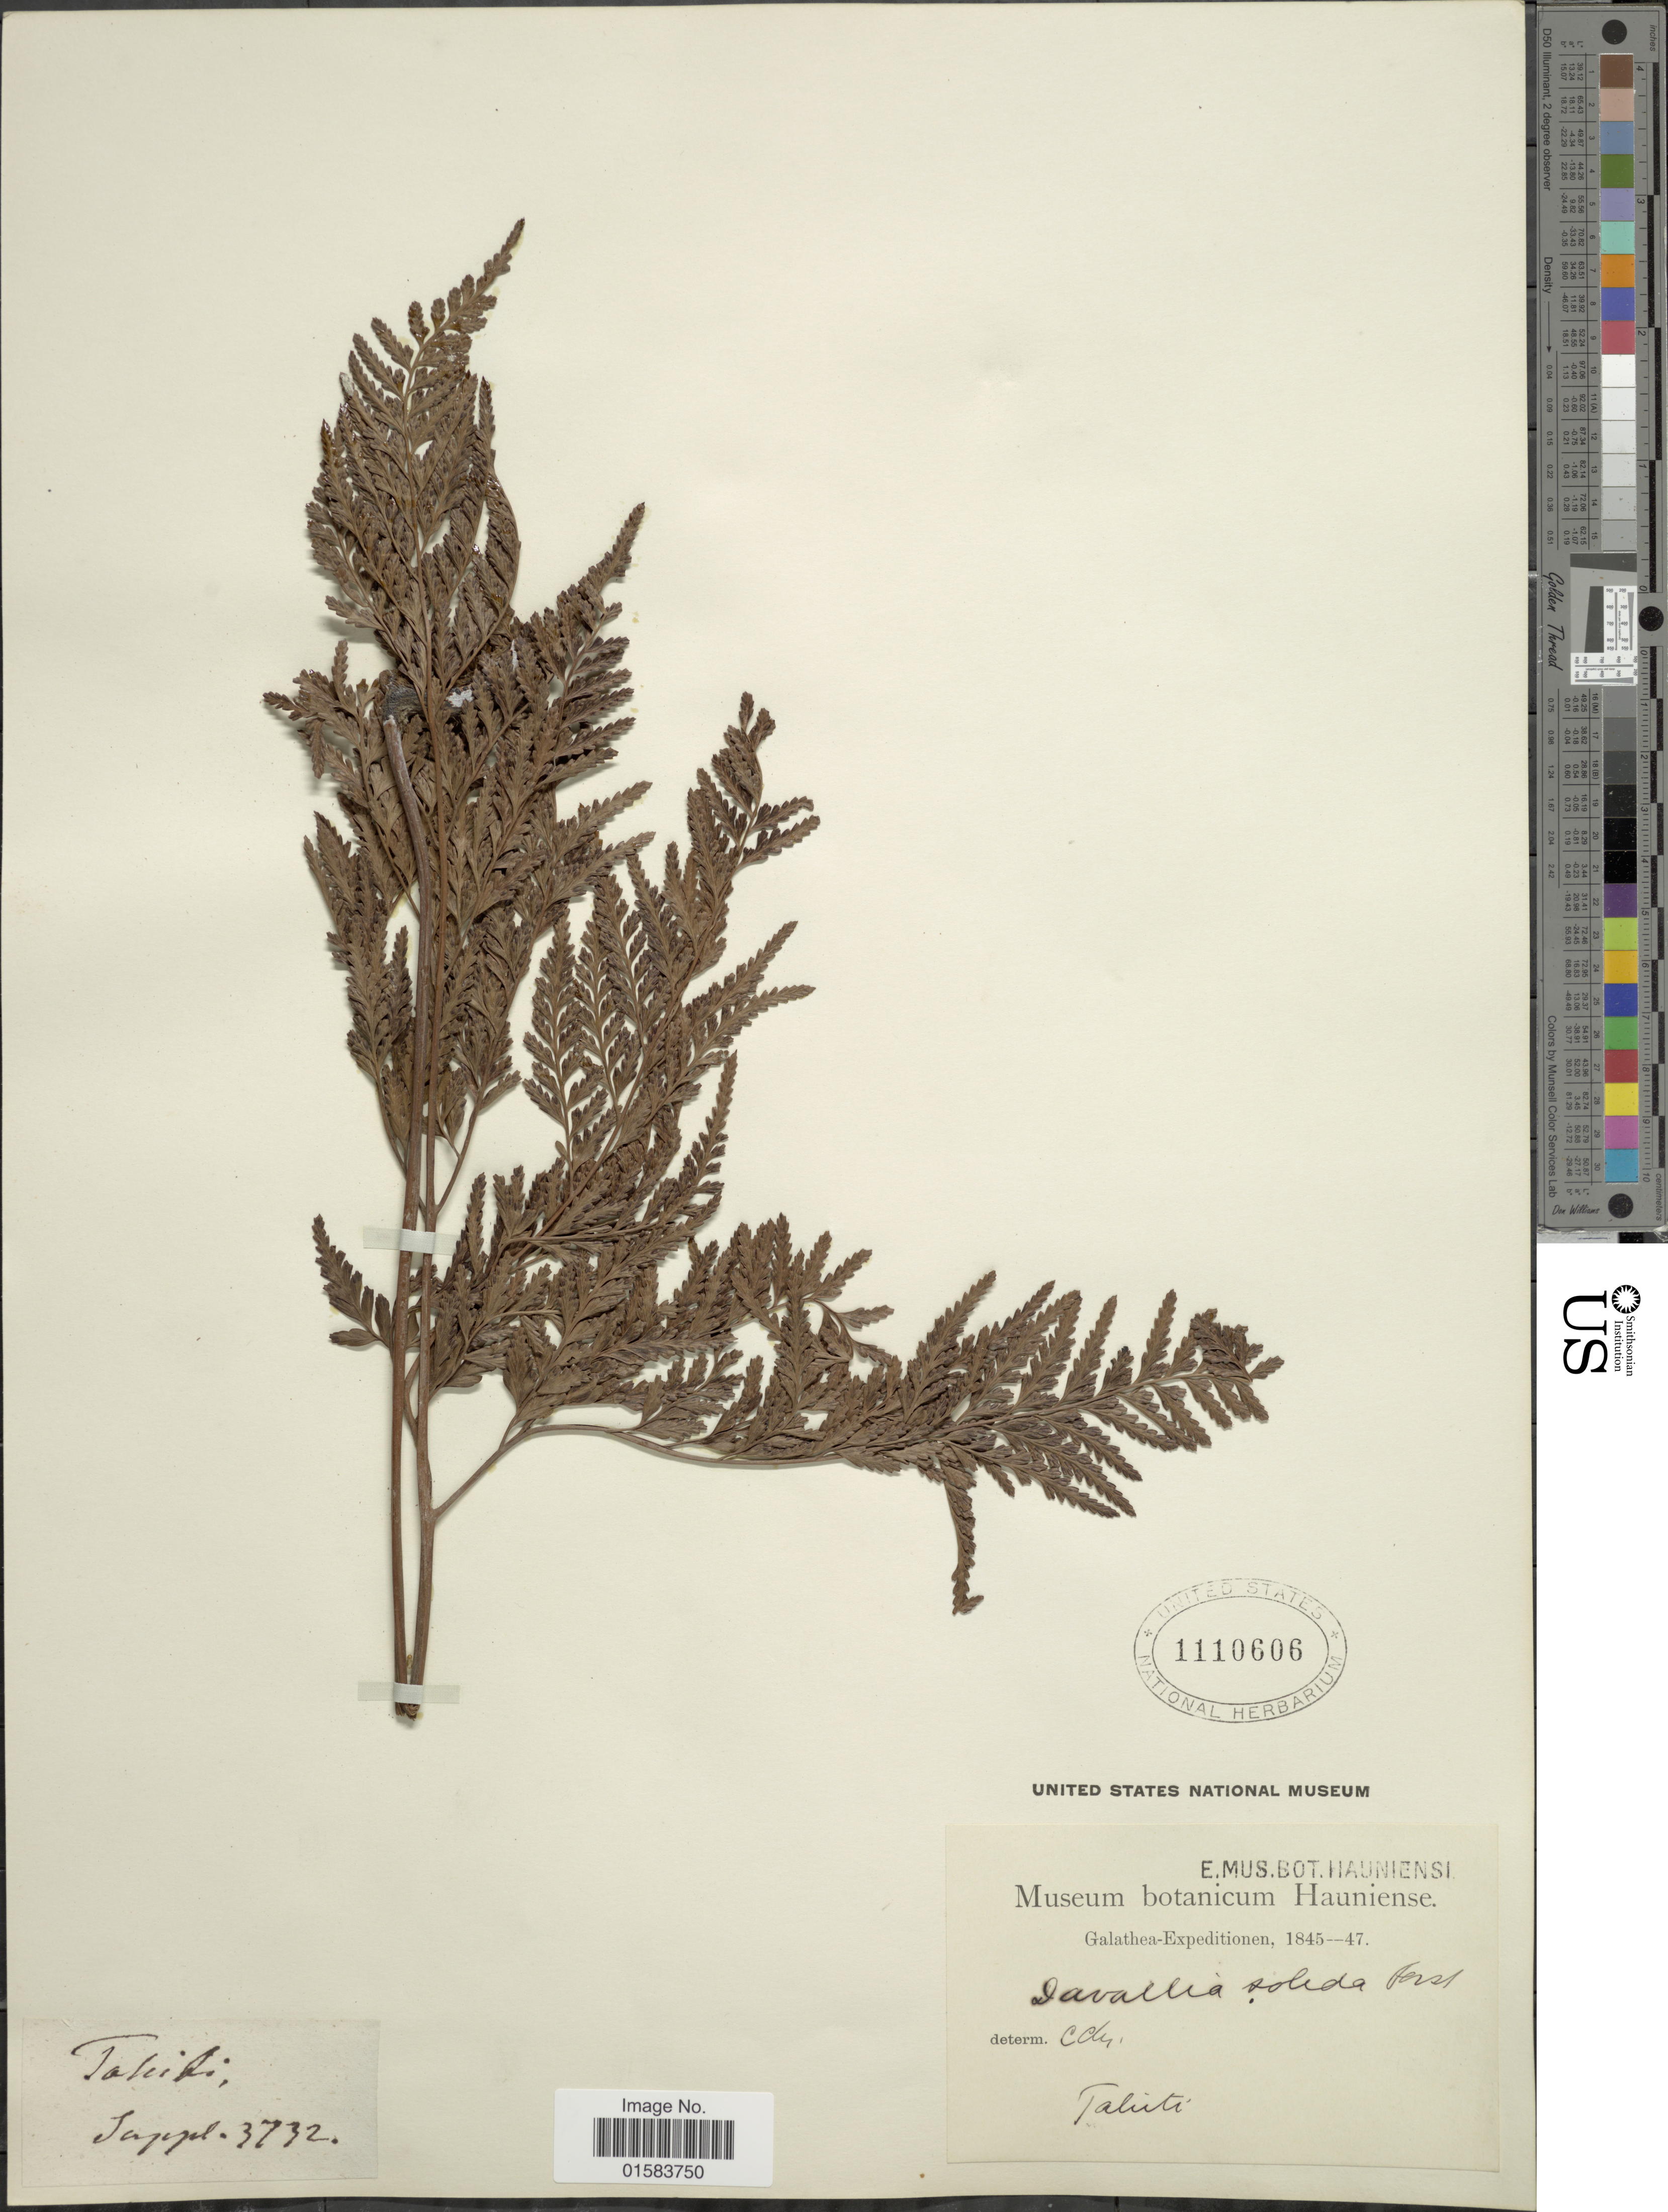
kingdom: Plantae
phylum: Tracheophyta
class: Polypodiopsida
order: Polypodiales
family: Davalliaceae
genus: Davallia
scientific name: Davallia solida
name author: (G. Forst.) Sw.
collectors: Galathea Expedition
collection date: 1845/1847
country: French Polynesia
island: Tahiti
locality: Tahiti, Jappel [interpreted]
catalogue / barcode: US 1110606